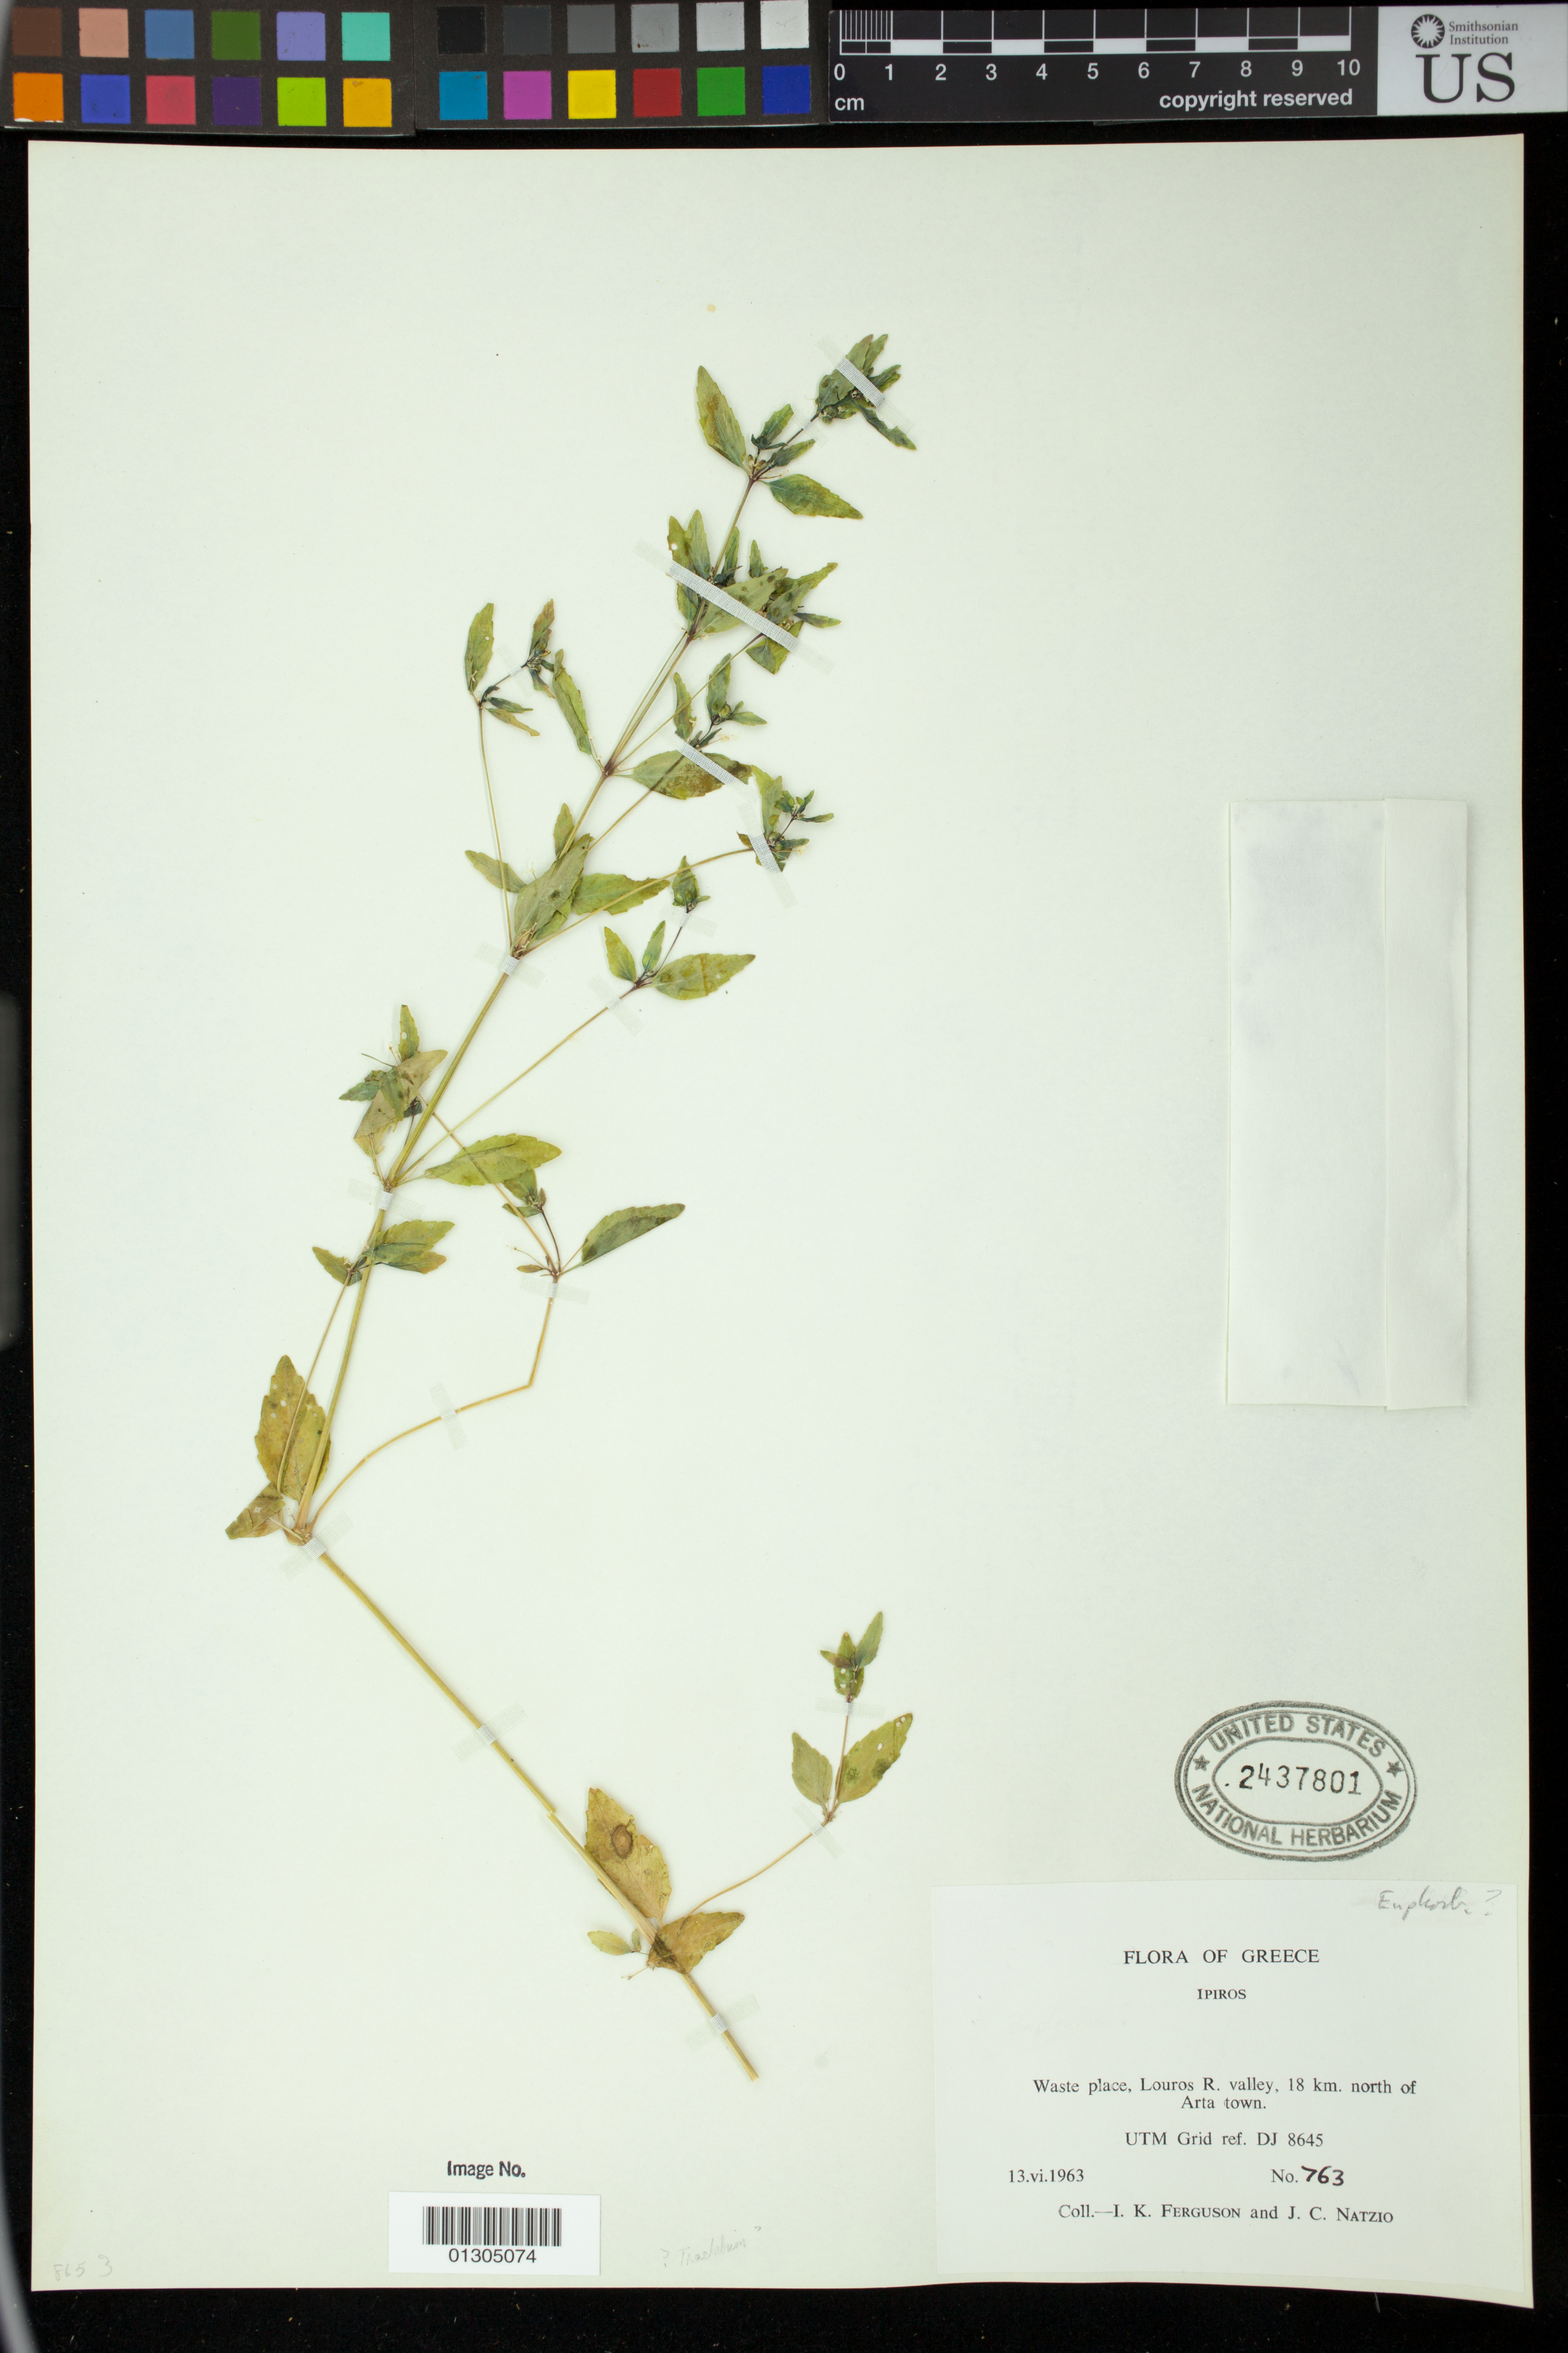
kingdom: Plantae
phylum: Tracheophyta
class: Magnoliopsida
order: Malpighiales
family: Euphorbiaceae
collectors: I. K. Ferguson & J. Natzio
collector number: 763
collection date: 1963-06-13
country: Greece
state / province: Epirua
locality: Waste place Laouros R. valley, 18 km north of Arta town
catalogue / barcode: US 2437801